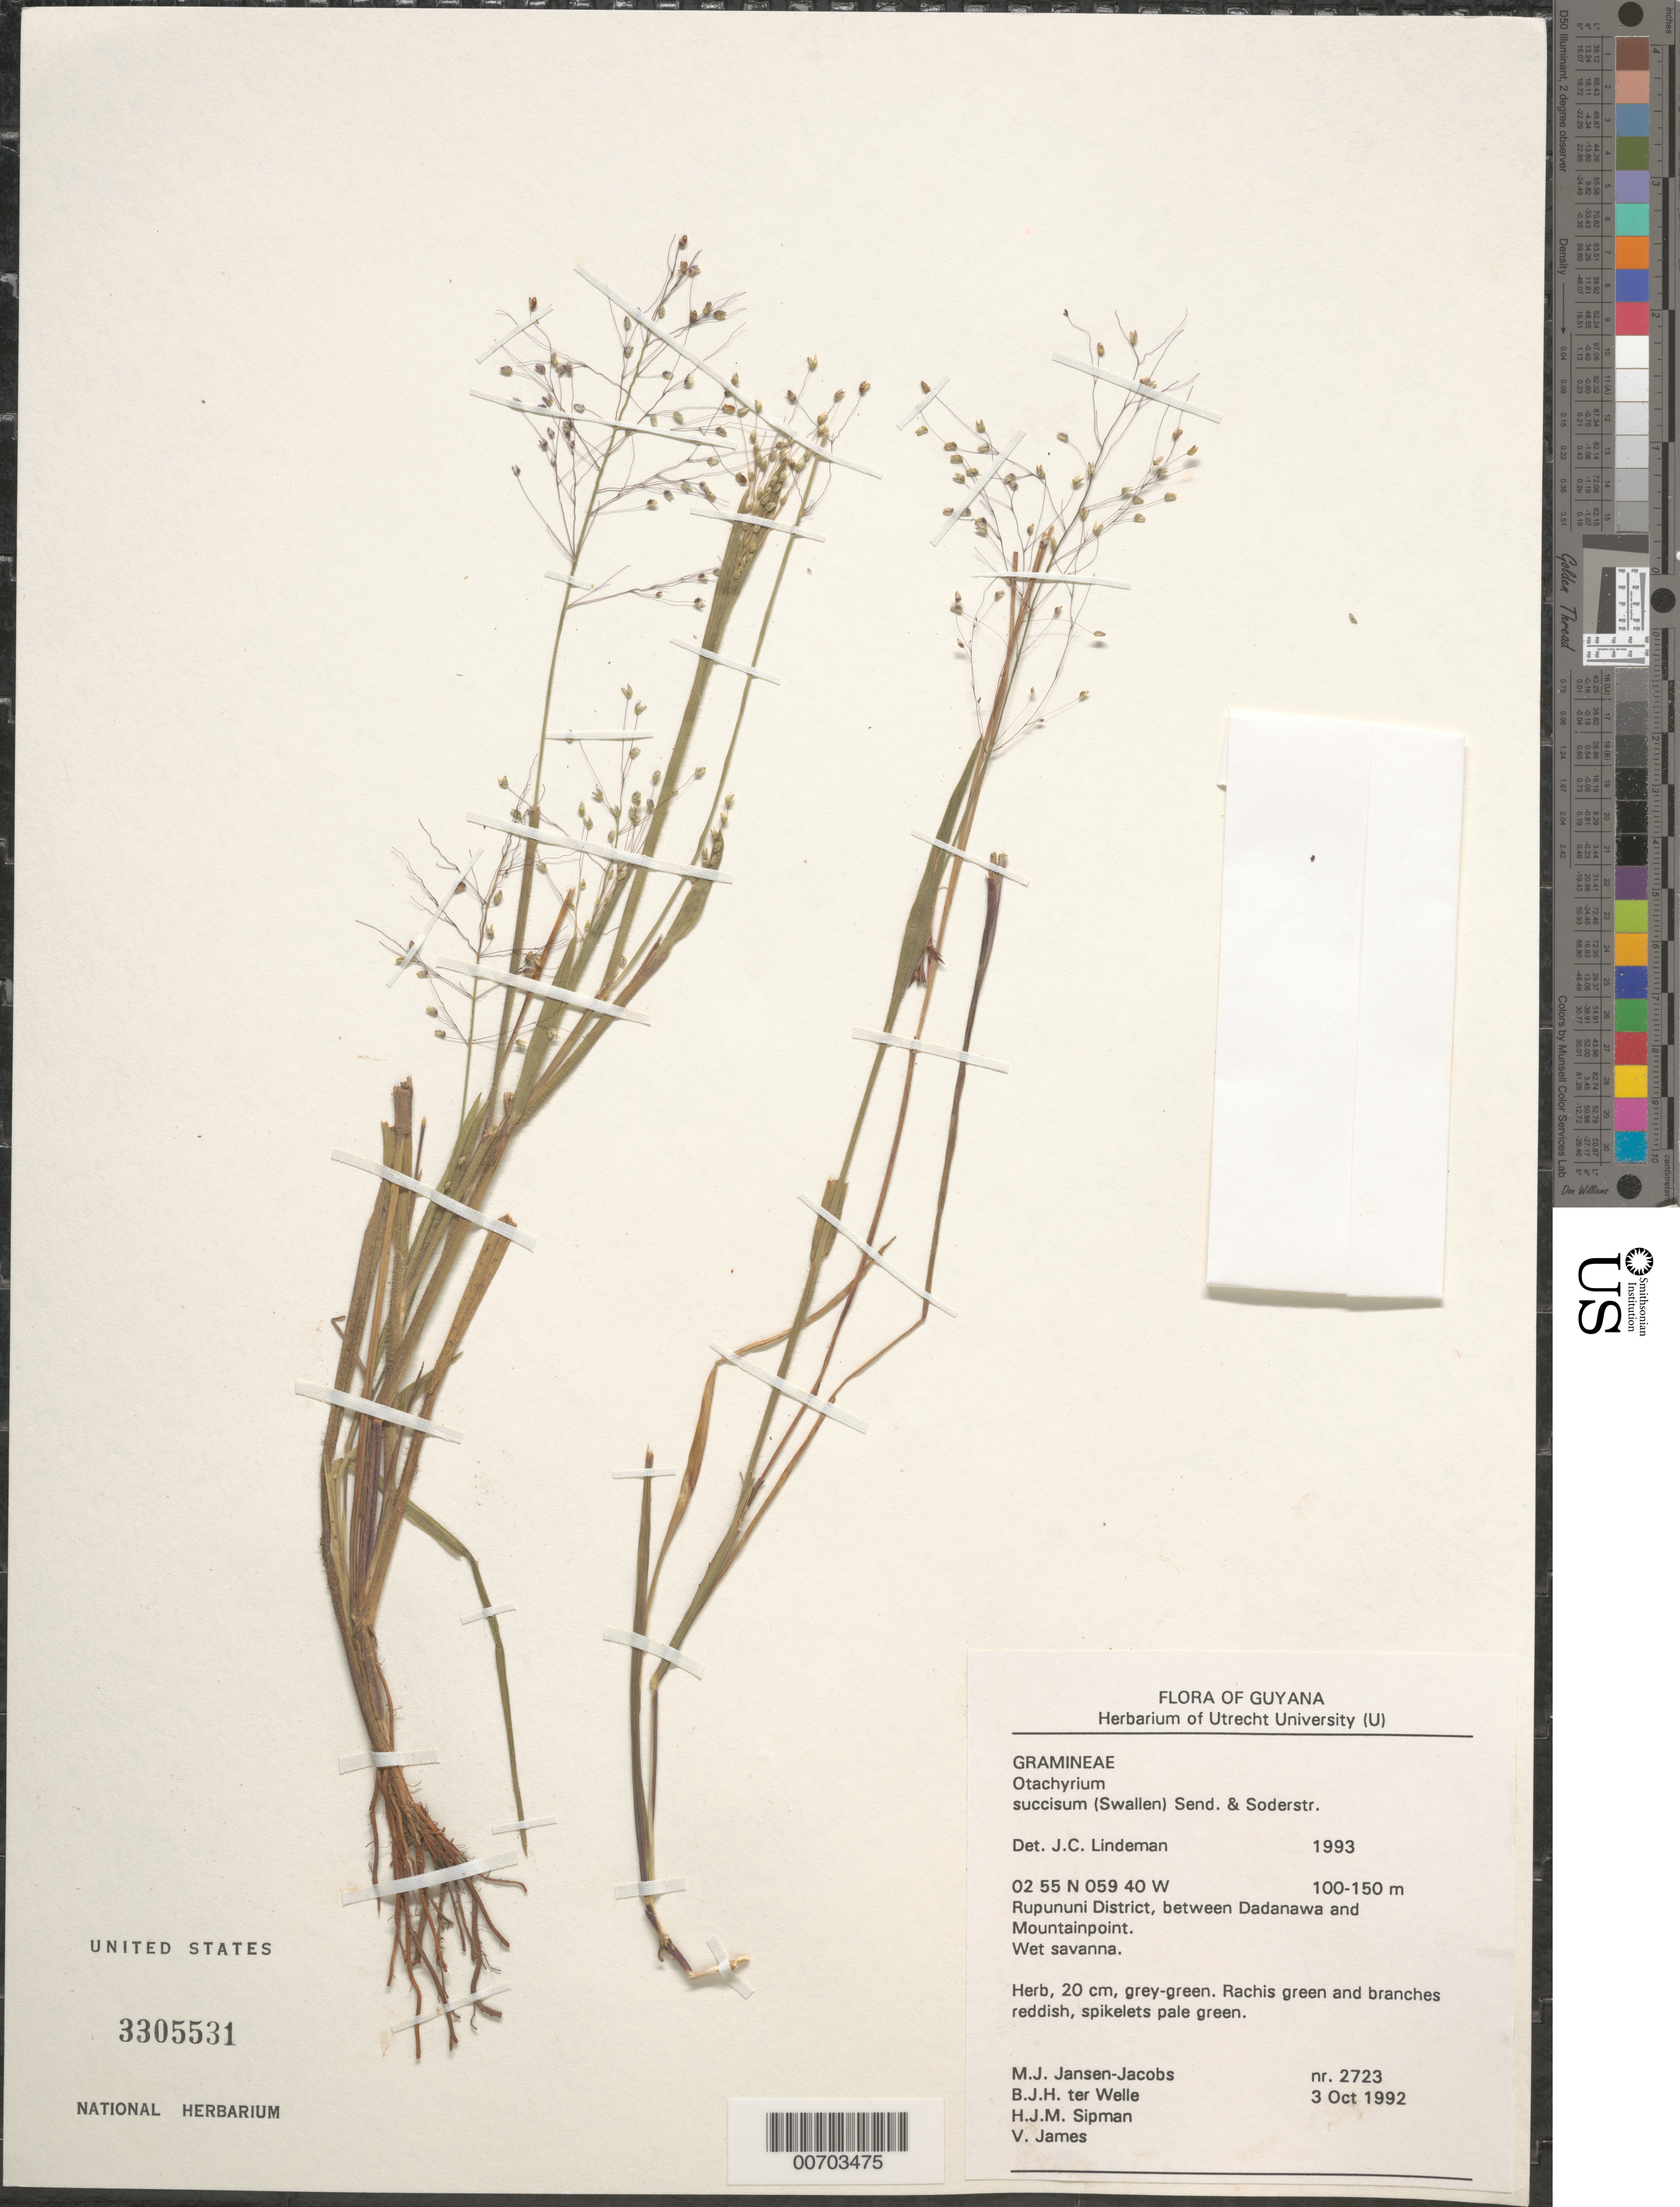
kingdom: Plantae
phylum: Tracheophyta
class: Liliopsida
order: Poales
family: Poaceae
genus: Otachyrium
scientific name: Otachyrium succisum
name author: (Swallen) Send. & Soderstr.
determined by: Lindeman, J. C.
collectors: M. J. Jansen-Jacobs, B. Welle, H. J. M. Sipman & V. James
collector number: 2723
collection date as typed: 3-Oct-92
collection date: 1992-10-03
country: Guyana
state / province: U. Takutu-U. Essequibo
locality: Rupununi District, between Dadanawa and Mountainpoint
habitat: Wet savanna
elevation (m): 100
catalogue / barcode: US 3305531